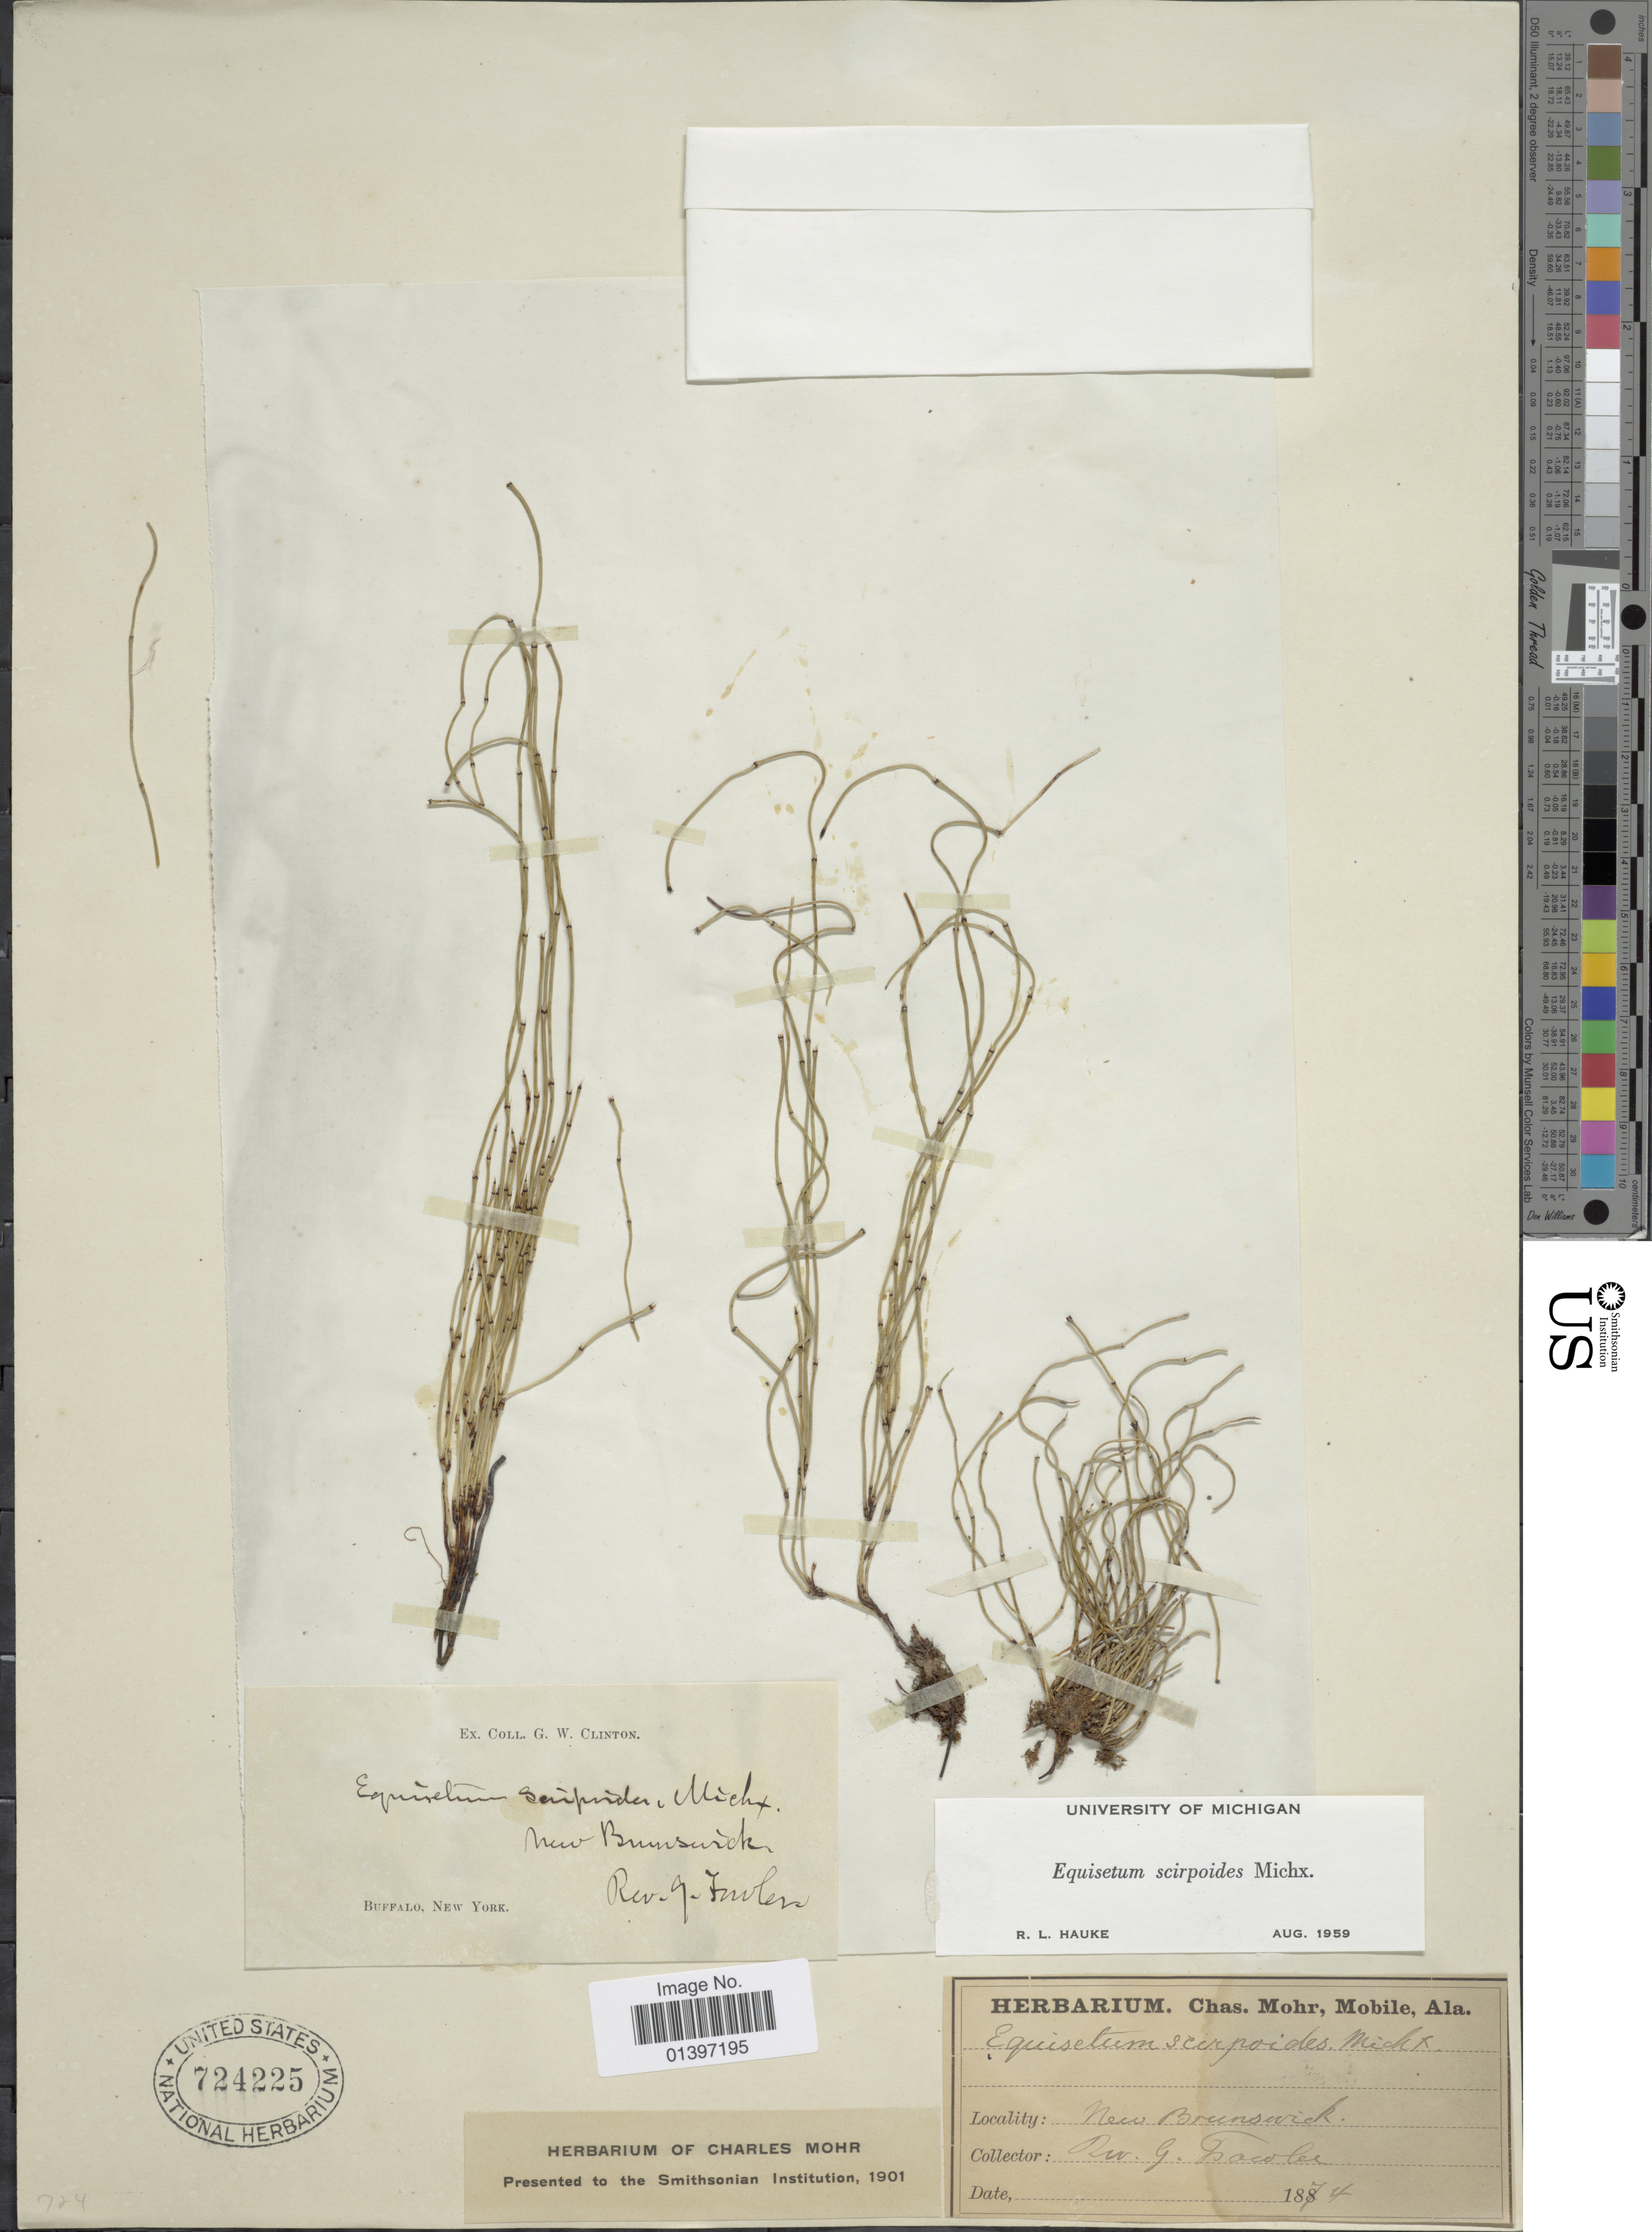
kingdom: Plantae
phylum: Tracheophyta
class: Polypodiopsida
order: Equisetales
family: Equisetaceae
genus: Equisetum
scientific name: Equisetum scirpoides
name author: Michx.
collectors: R. Fowler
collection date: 1874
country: Canada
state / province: New Brunswick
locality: Buffalo, New York [unsure placement]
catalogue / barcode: US 724225